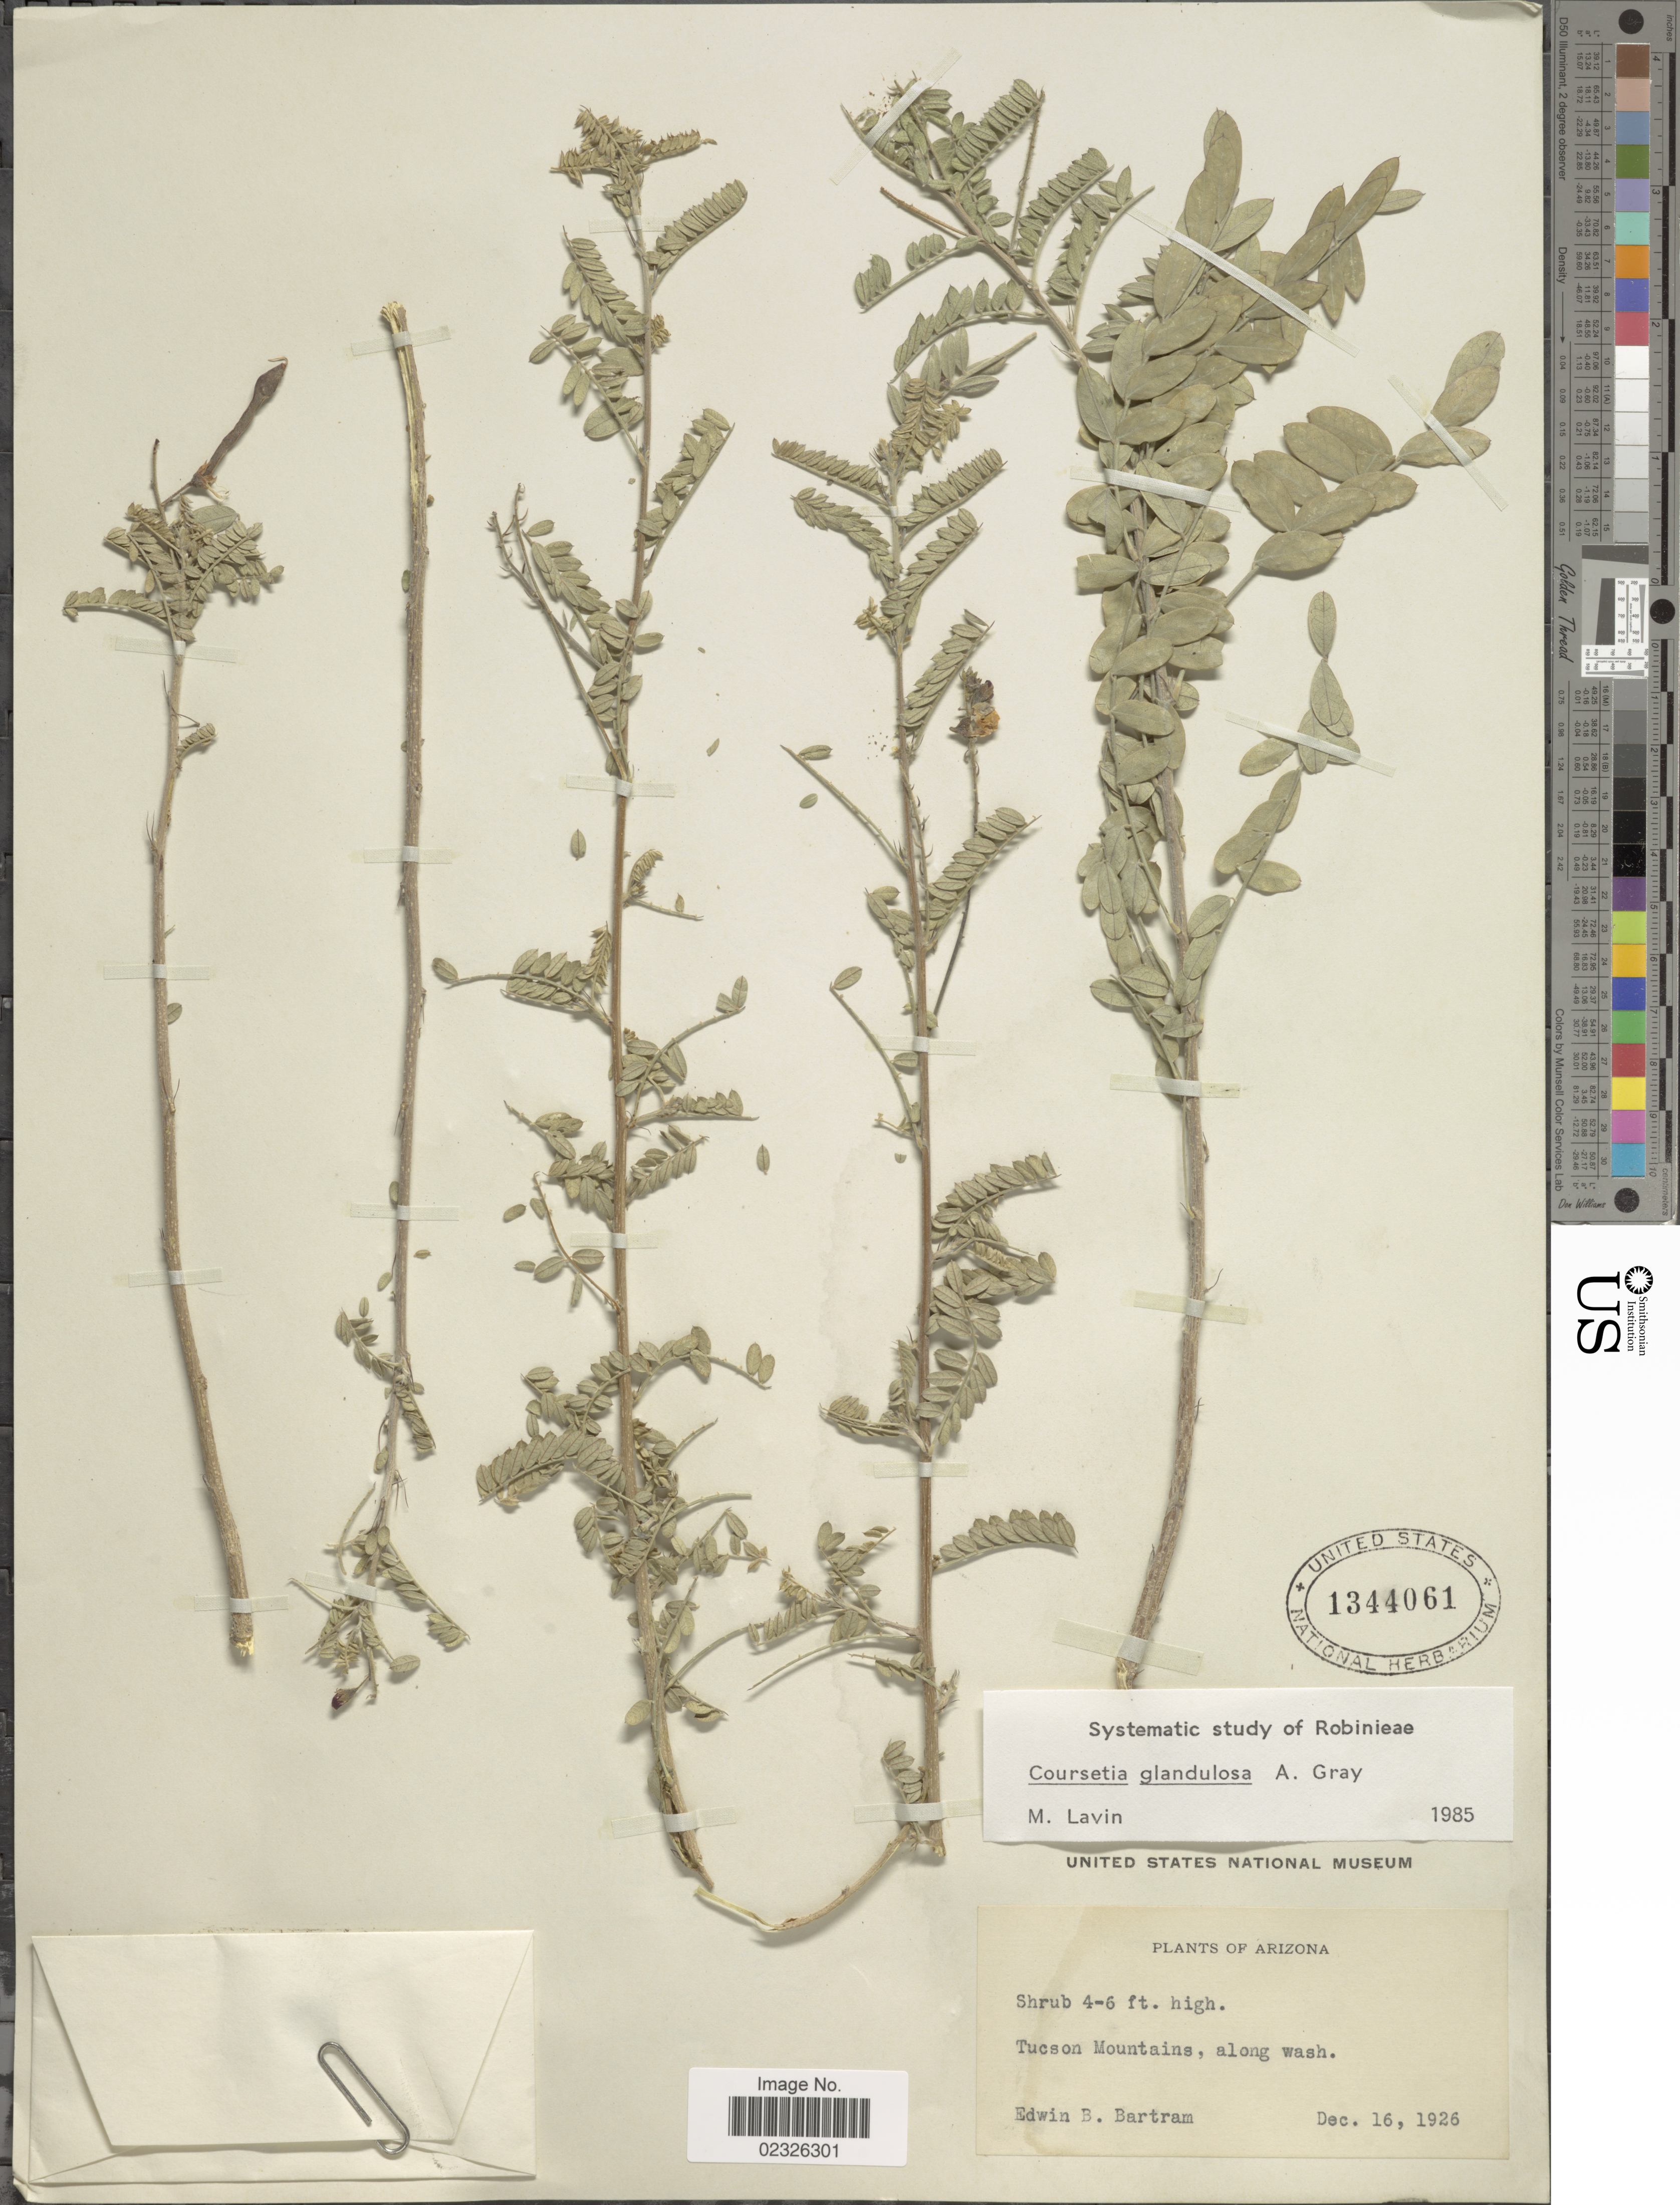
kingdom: Plantae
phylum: Tracheophyta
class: Magnoliopsida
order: Fabales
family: Fabaceae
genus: Coursetia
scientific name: Coursetia glandulosa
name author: A. Gray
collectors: E. B. Bartram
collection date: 1926-12-16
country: United States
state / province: Arizona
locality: Tucson Mountains, along wash.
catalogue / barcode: US 1344061